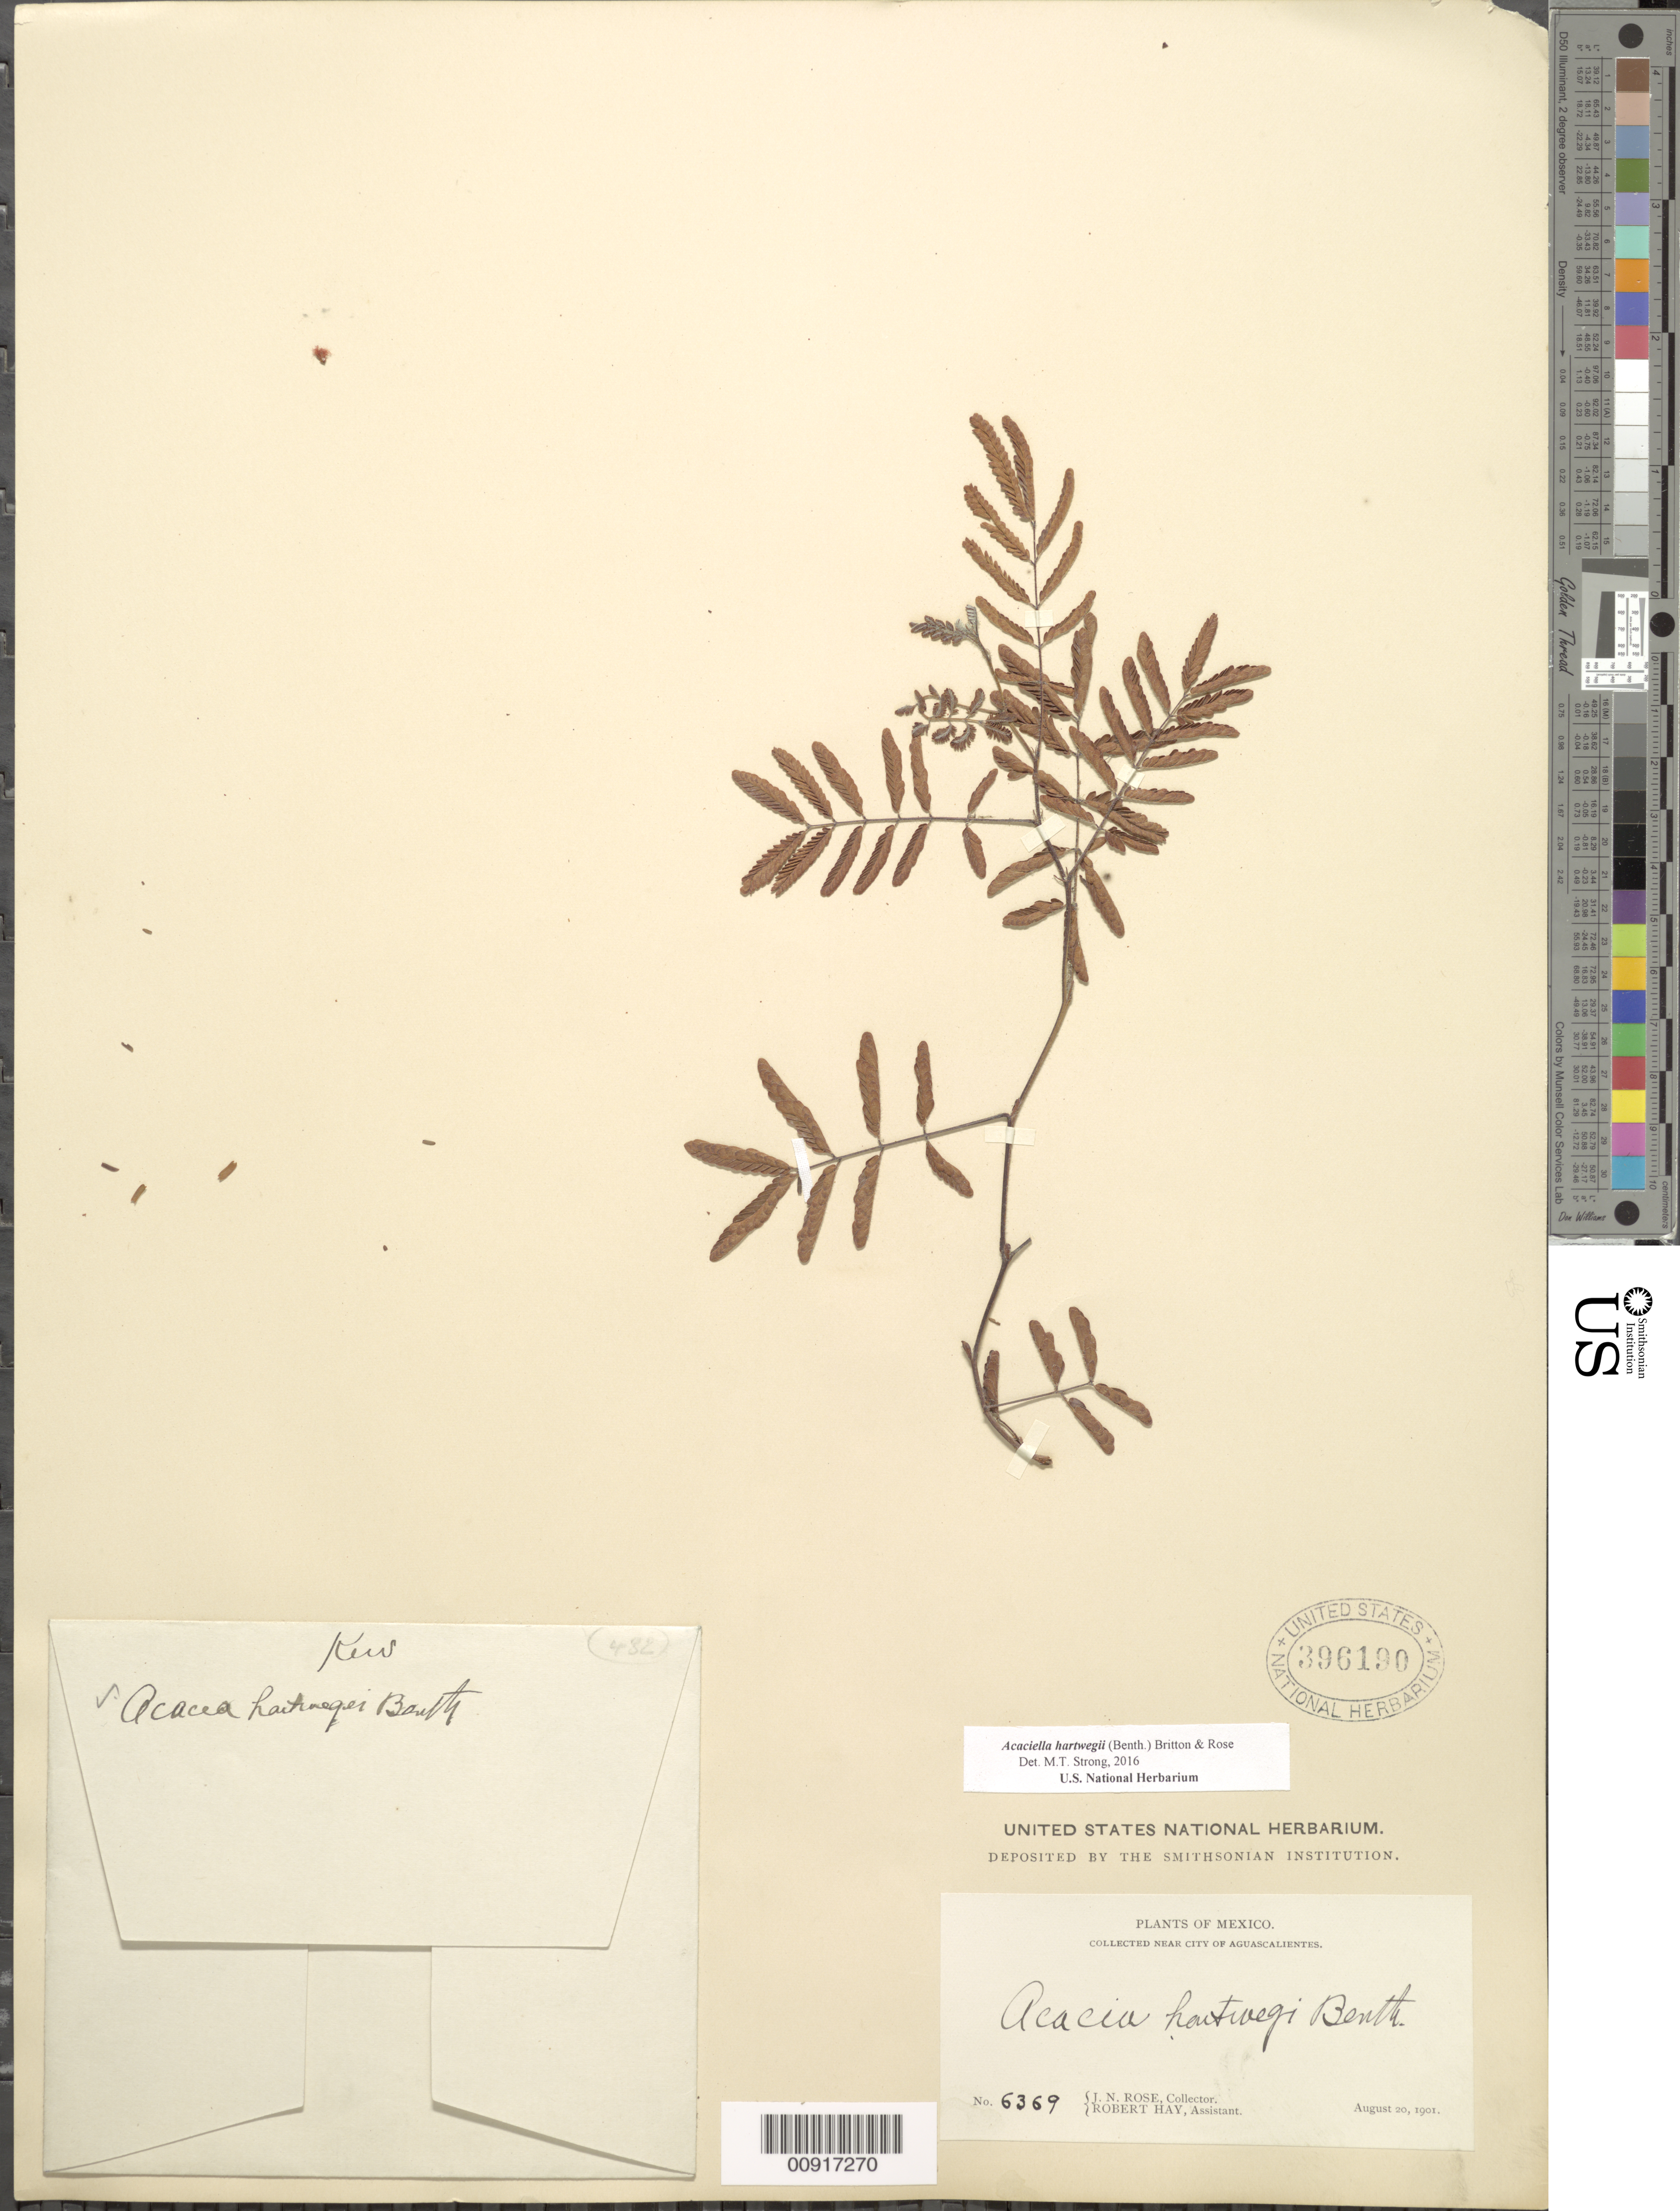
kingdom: Plantae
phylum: Tracheophyta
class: Magnoliopsida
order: Fabales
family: Fabaceae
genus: Acaciella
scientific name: Acaciella hartwegii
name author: (Benth.) Britton & Rose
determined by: Strong, M. T., (US), Smithsonian Institution - National Museum of Natural History (UNITED STATES)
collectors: J. N. Rose & R. Hay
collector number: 6369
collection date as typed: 20 Aug 1901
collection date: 1901-08-20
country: Mexico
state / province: Aguascalientes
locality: Near city of Aguascalientes.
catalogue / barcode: US 396190